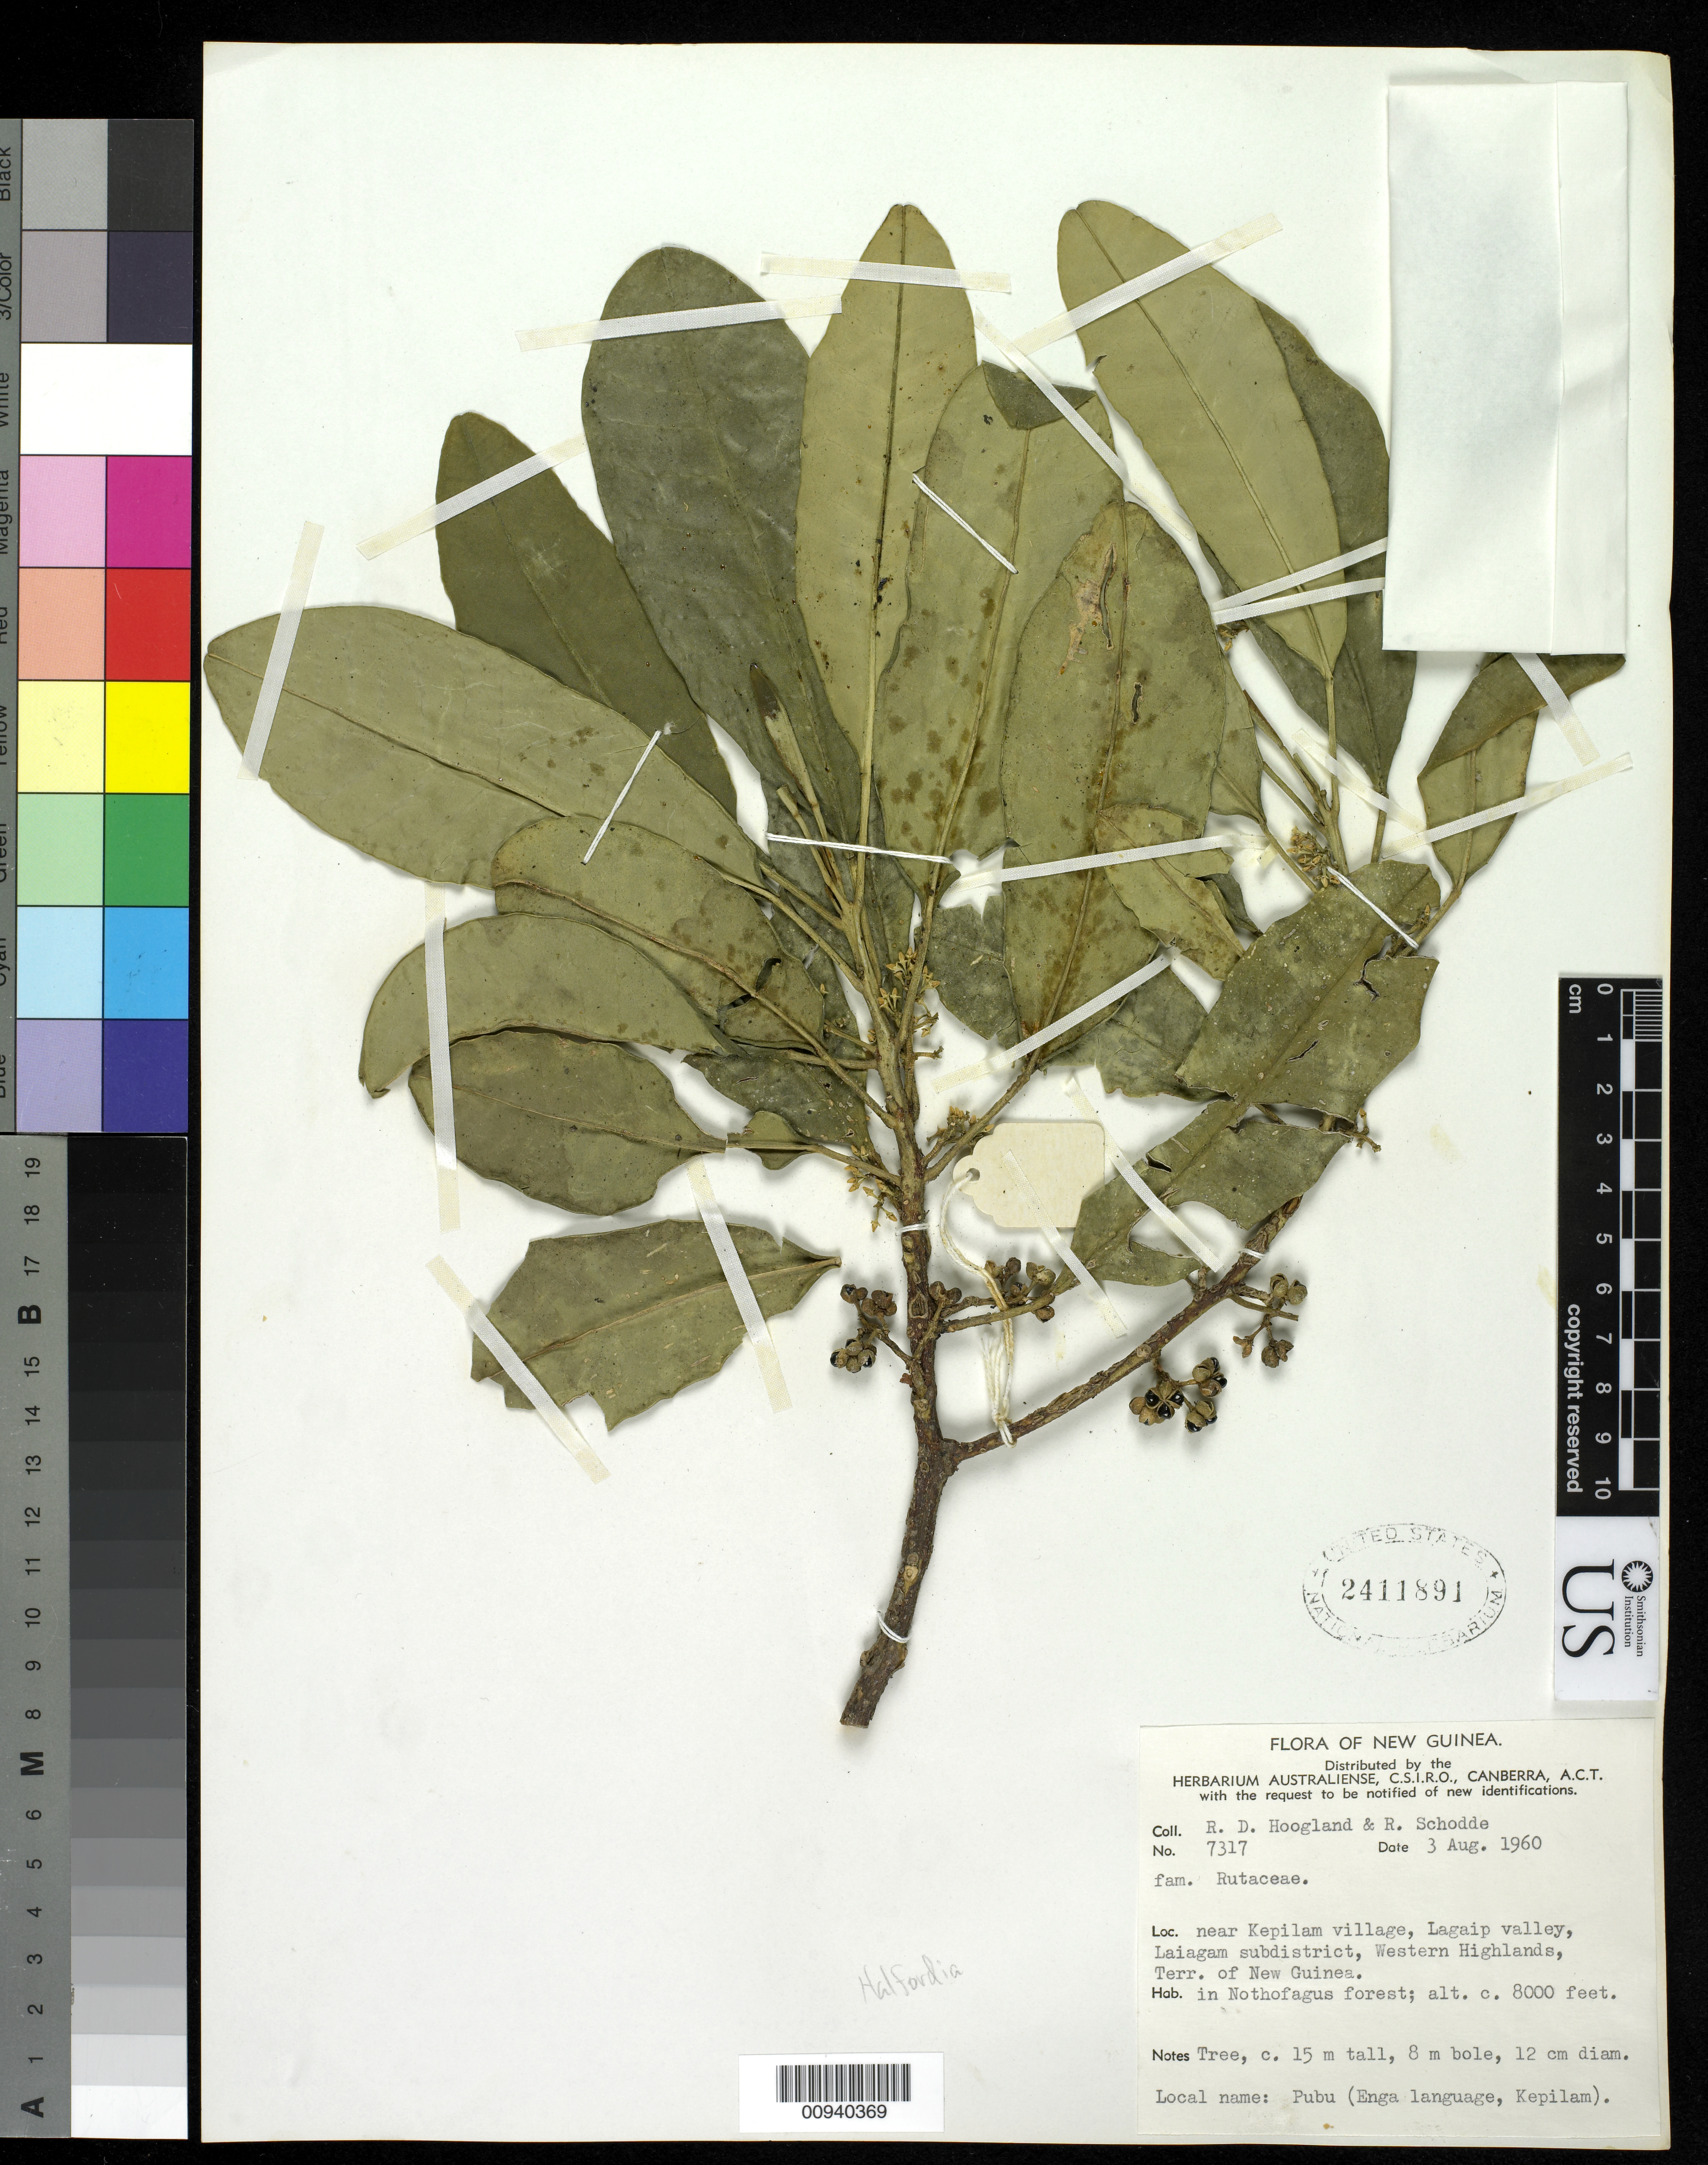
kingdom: Plantae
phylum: Tracheophyta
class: Magnoliopsida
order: Sapindales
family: Rutaceae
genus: Halfordia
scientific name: Halfordia sp.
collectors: J. D. Hooker & R. Schodde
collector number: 7317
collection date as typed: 03 Aug 1960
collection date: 1960-08-03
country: Papua New Guinea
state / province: Enga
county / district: Laiagam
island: New Guinea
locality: Lagaip valley, near Kepilam village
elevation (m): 2438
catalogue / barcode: US 2411891